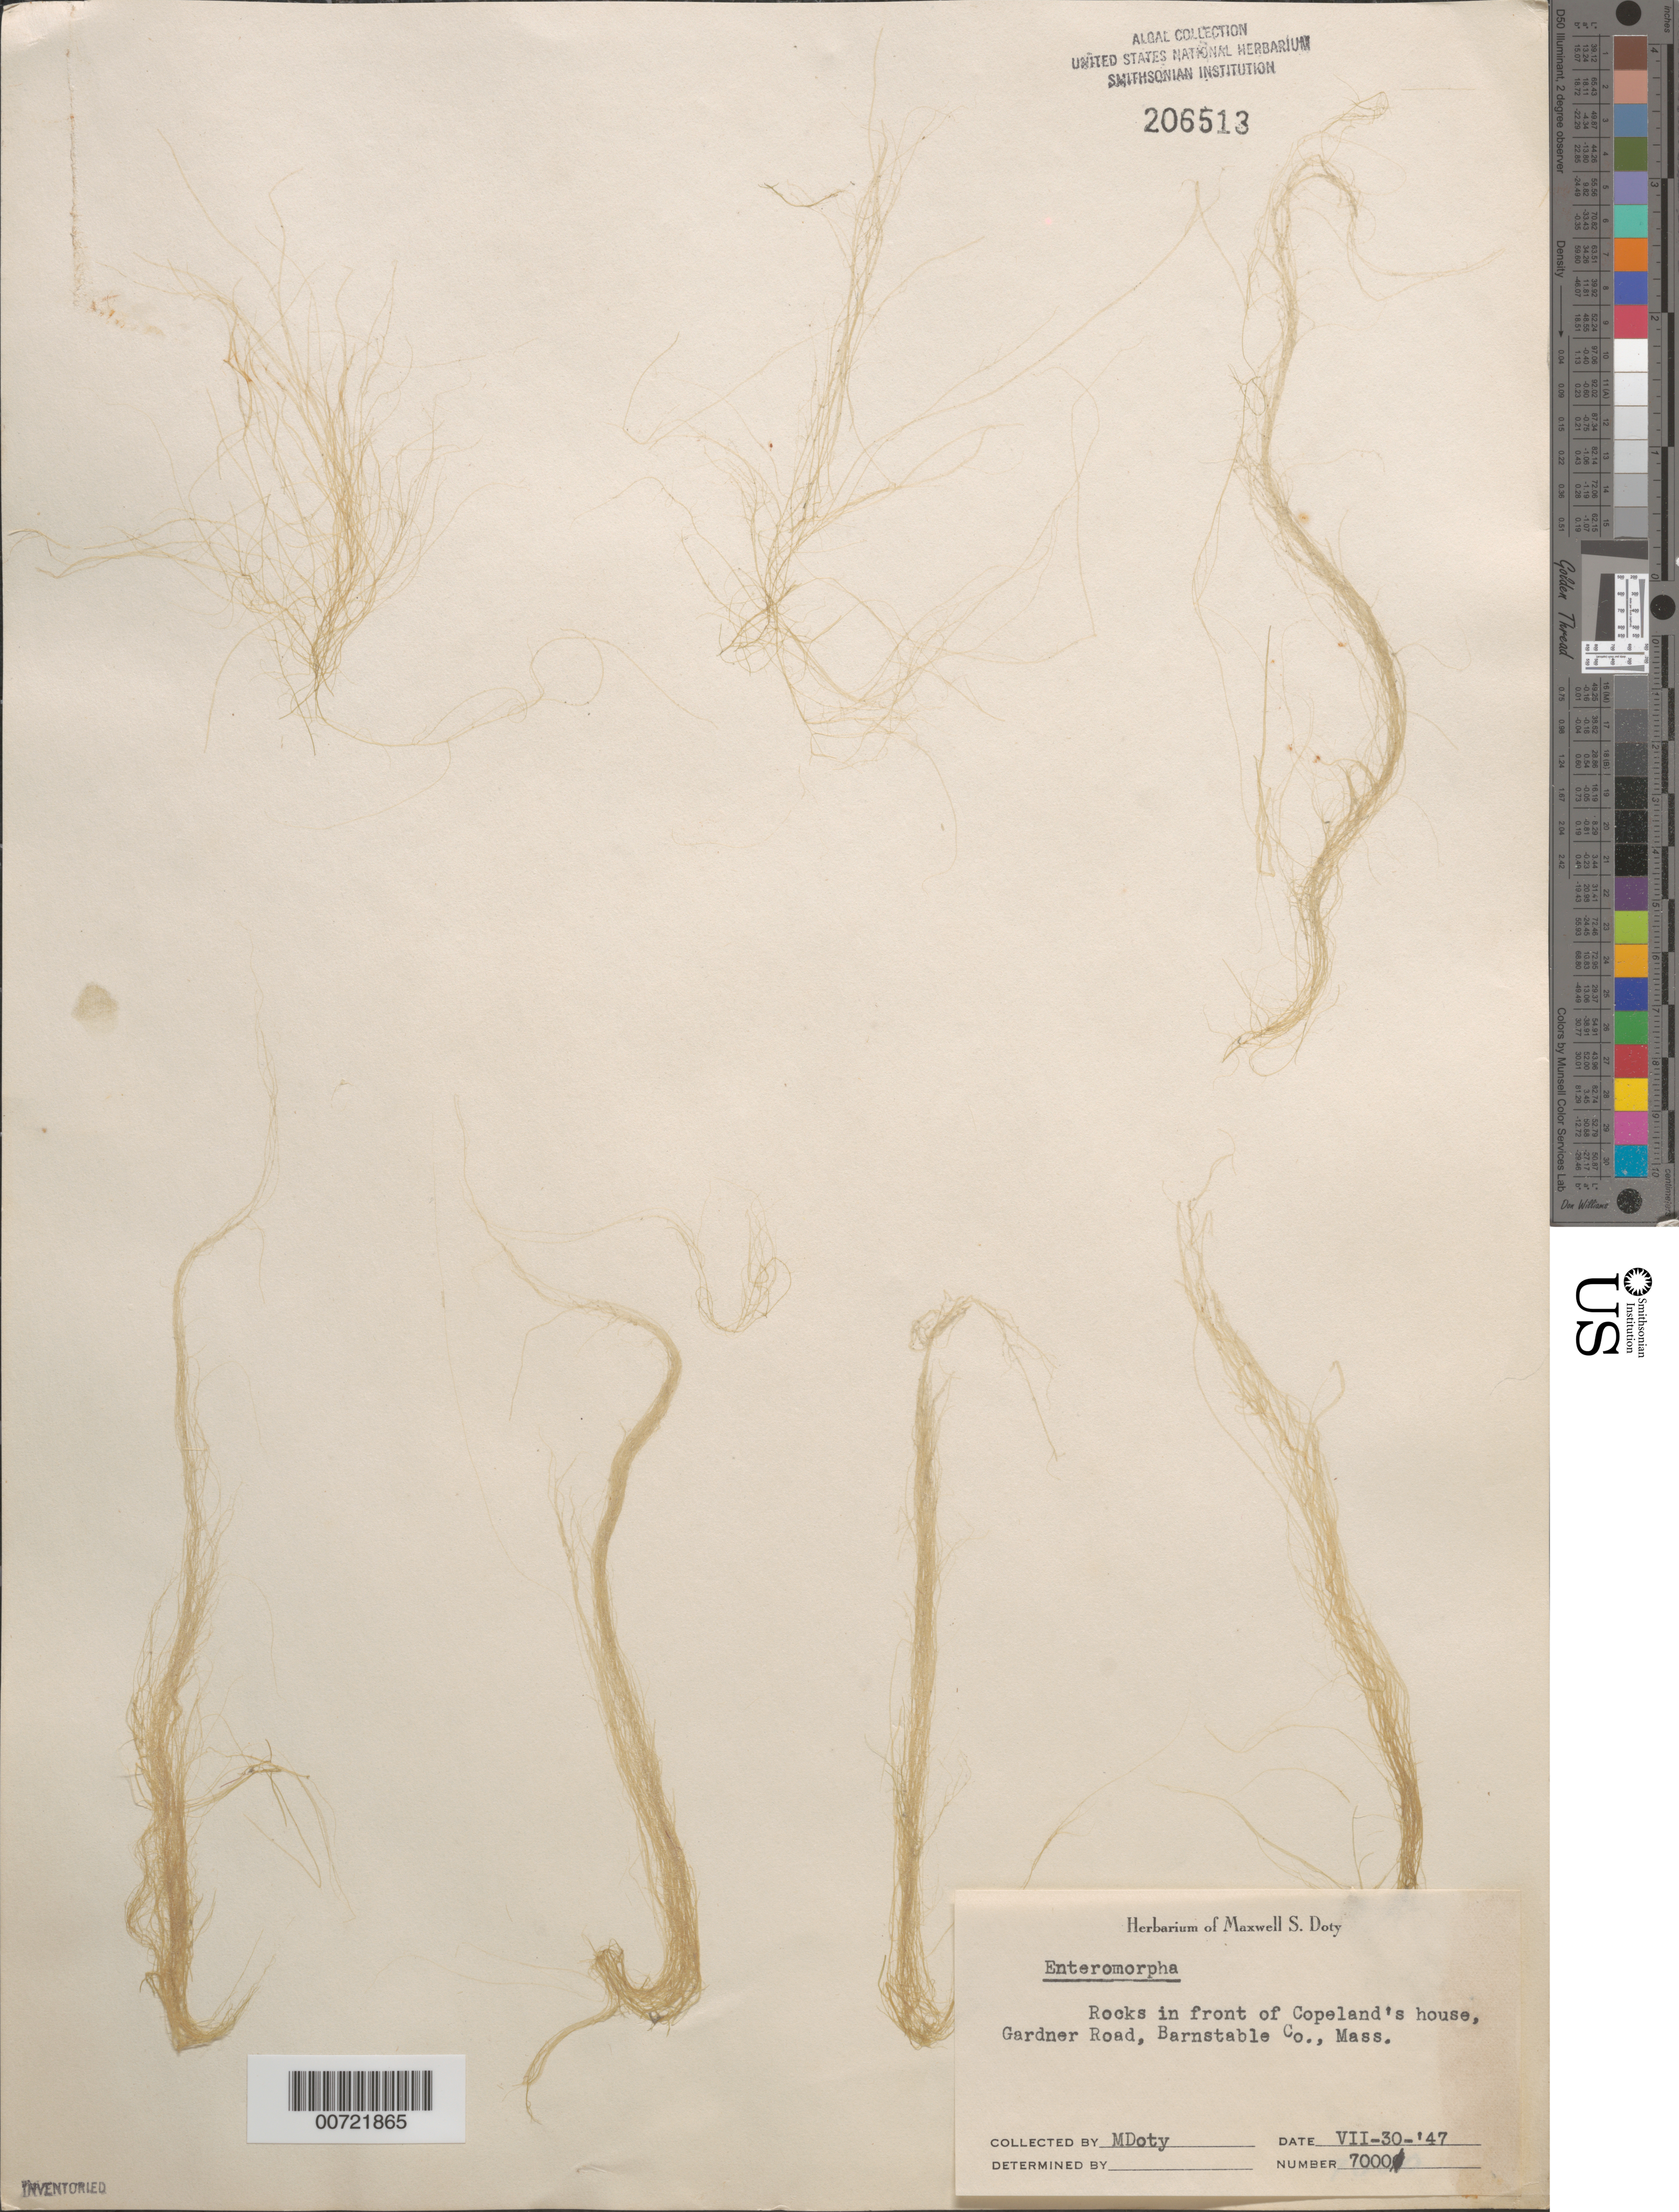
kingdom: Plantae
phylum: Chlorophyta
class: Ulvophyceae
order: Ulvales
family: Ulvaceae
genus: Ulva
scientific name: Ulva sp.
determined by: Algae name updating Project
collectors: M. S. Doty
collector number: MSD 7000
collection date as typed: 30 Jul 1947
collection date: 1947-07-30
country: United States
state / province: Massachusetts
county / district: Barnstable County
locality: Gardner Road, rocks in front of Copeland's house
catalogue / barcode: US 206513